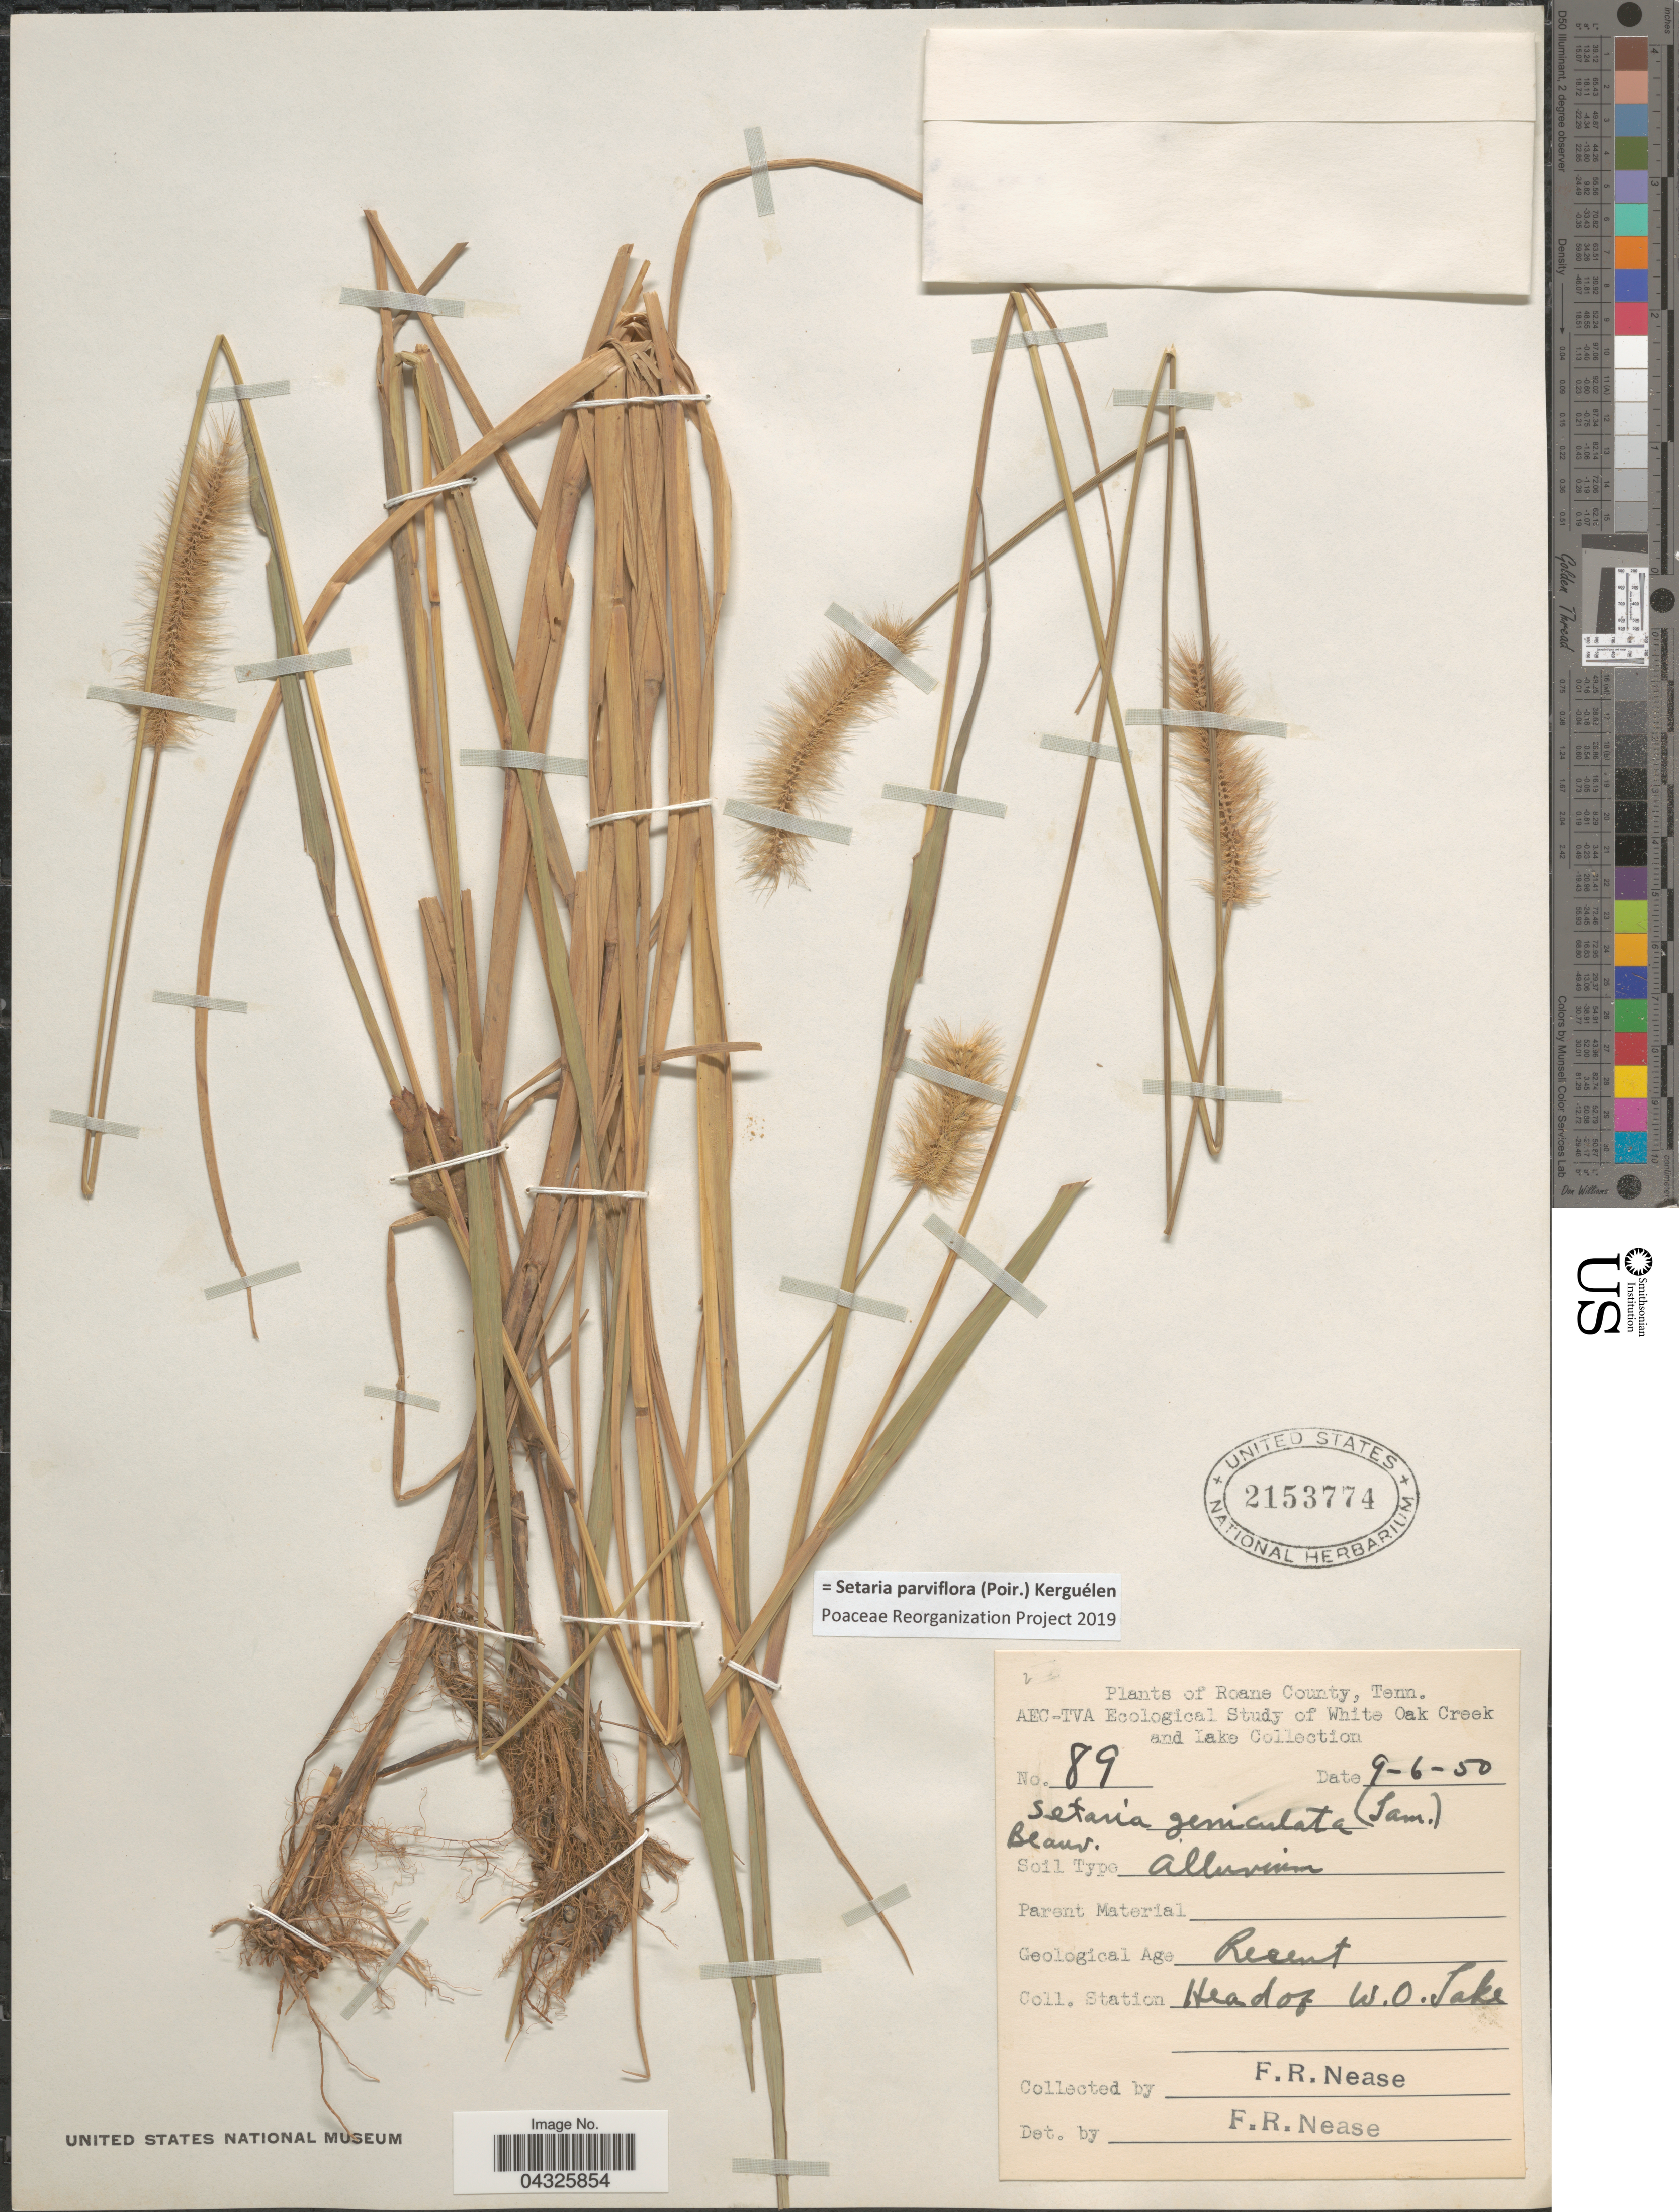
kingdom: Plantae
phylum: Tracheophyta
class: Liliopsida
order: Poales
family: Poaceae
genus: Setaria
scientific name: Setaria parviflora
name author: (Poir.) Kerguélen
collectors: F. Nease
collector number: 89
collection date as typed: Transcribed d/m/y: 6/9/50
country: United States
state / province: Tennessee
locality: Roane County. Station Head of W. O. Lake.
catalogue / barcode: US 2153774